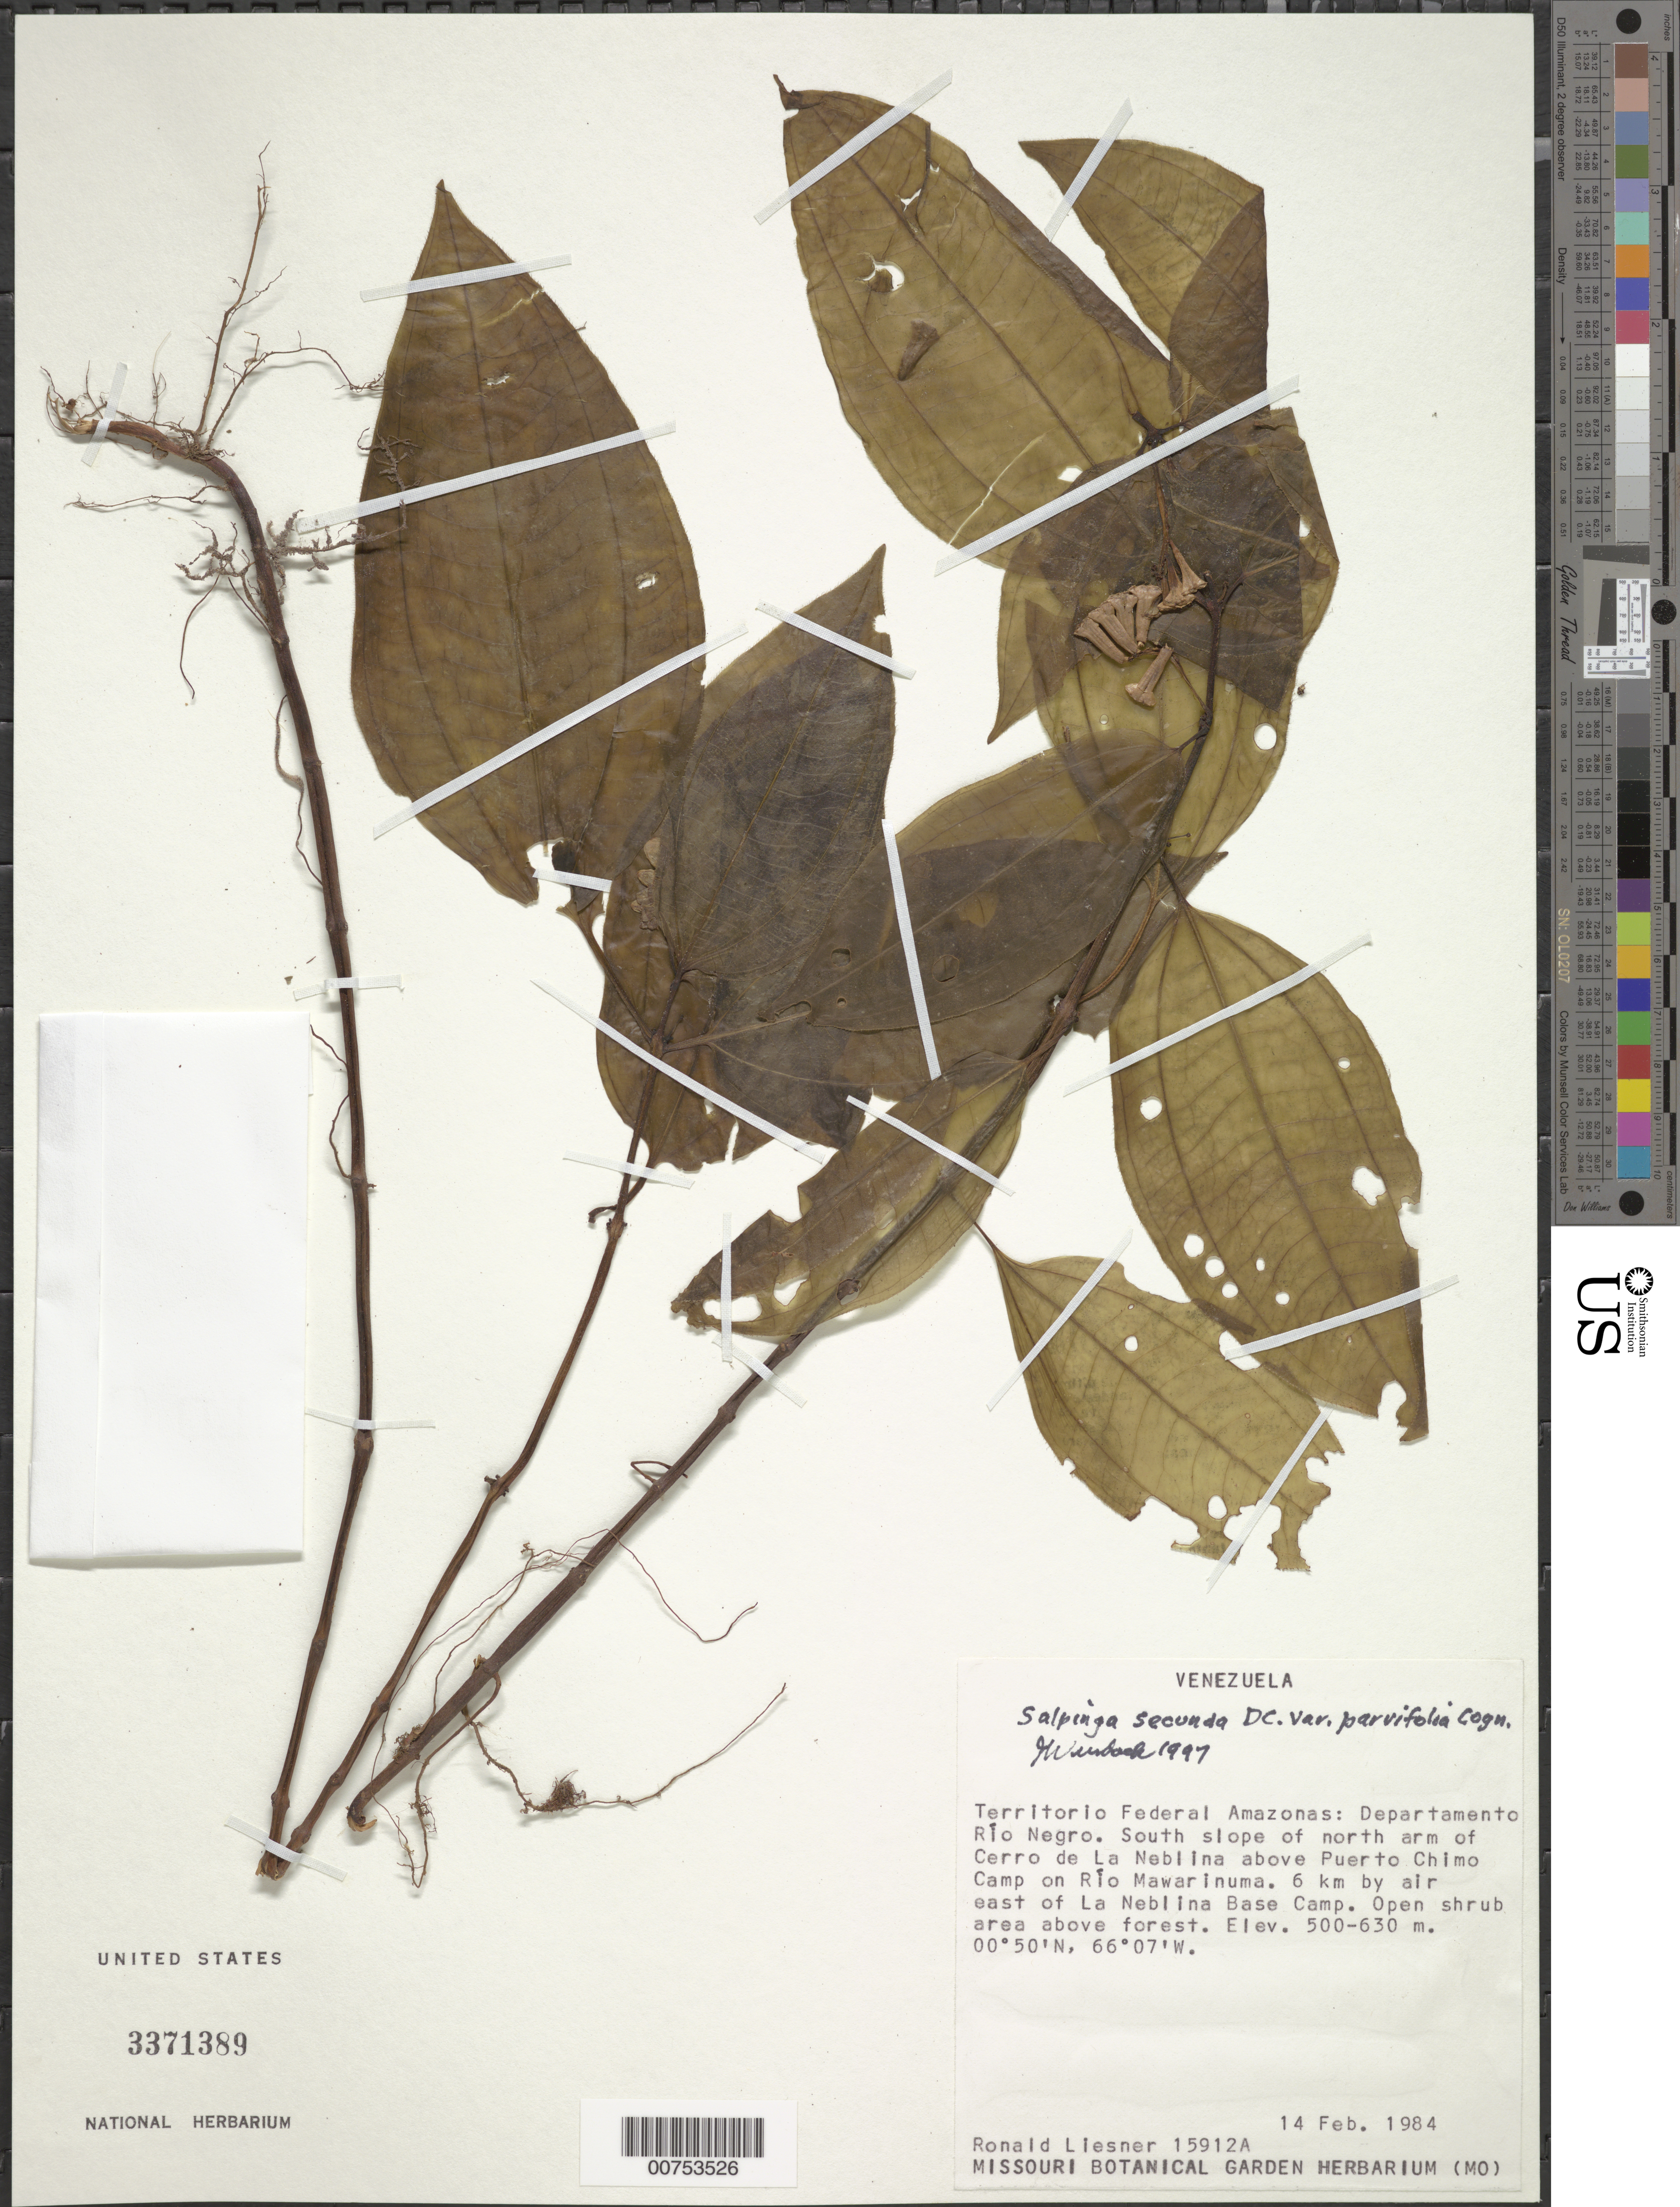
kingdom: Plantae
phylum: Tracheophyta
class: Magnoliopsida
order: Myrtales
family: Melastomataceae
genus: Salpinga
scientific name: Salpinga secunda var. parvifolia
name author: Cogn.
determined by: Wurdack, John J., (US), US (UNITED STATES)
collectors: R. L. Liesner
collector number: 15912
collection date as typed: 14-Feb-84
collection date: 1984-02-14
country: Venezuela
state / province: Amazonas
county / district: Río Negro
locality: Cerro de La Neblina, N arm, above Puerto Chimo Camp on Río Mawarinuma; 6 km by air E of La Neblina Base Camp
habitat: Open shrub area above forest, south slope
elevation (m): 500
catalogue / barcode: US 3371389